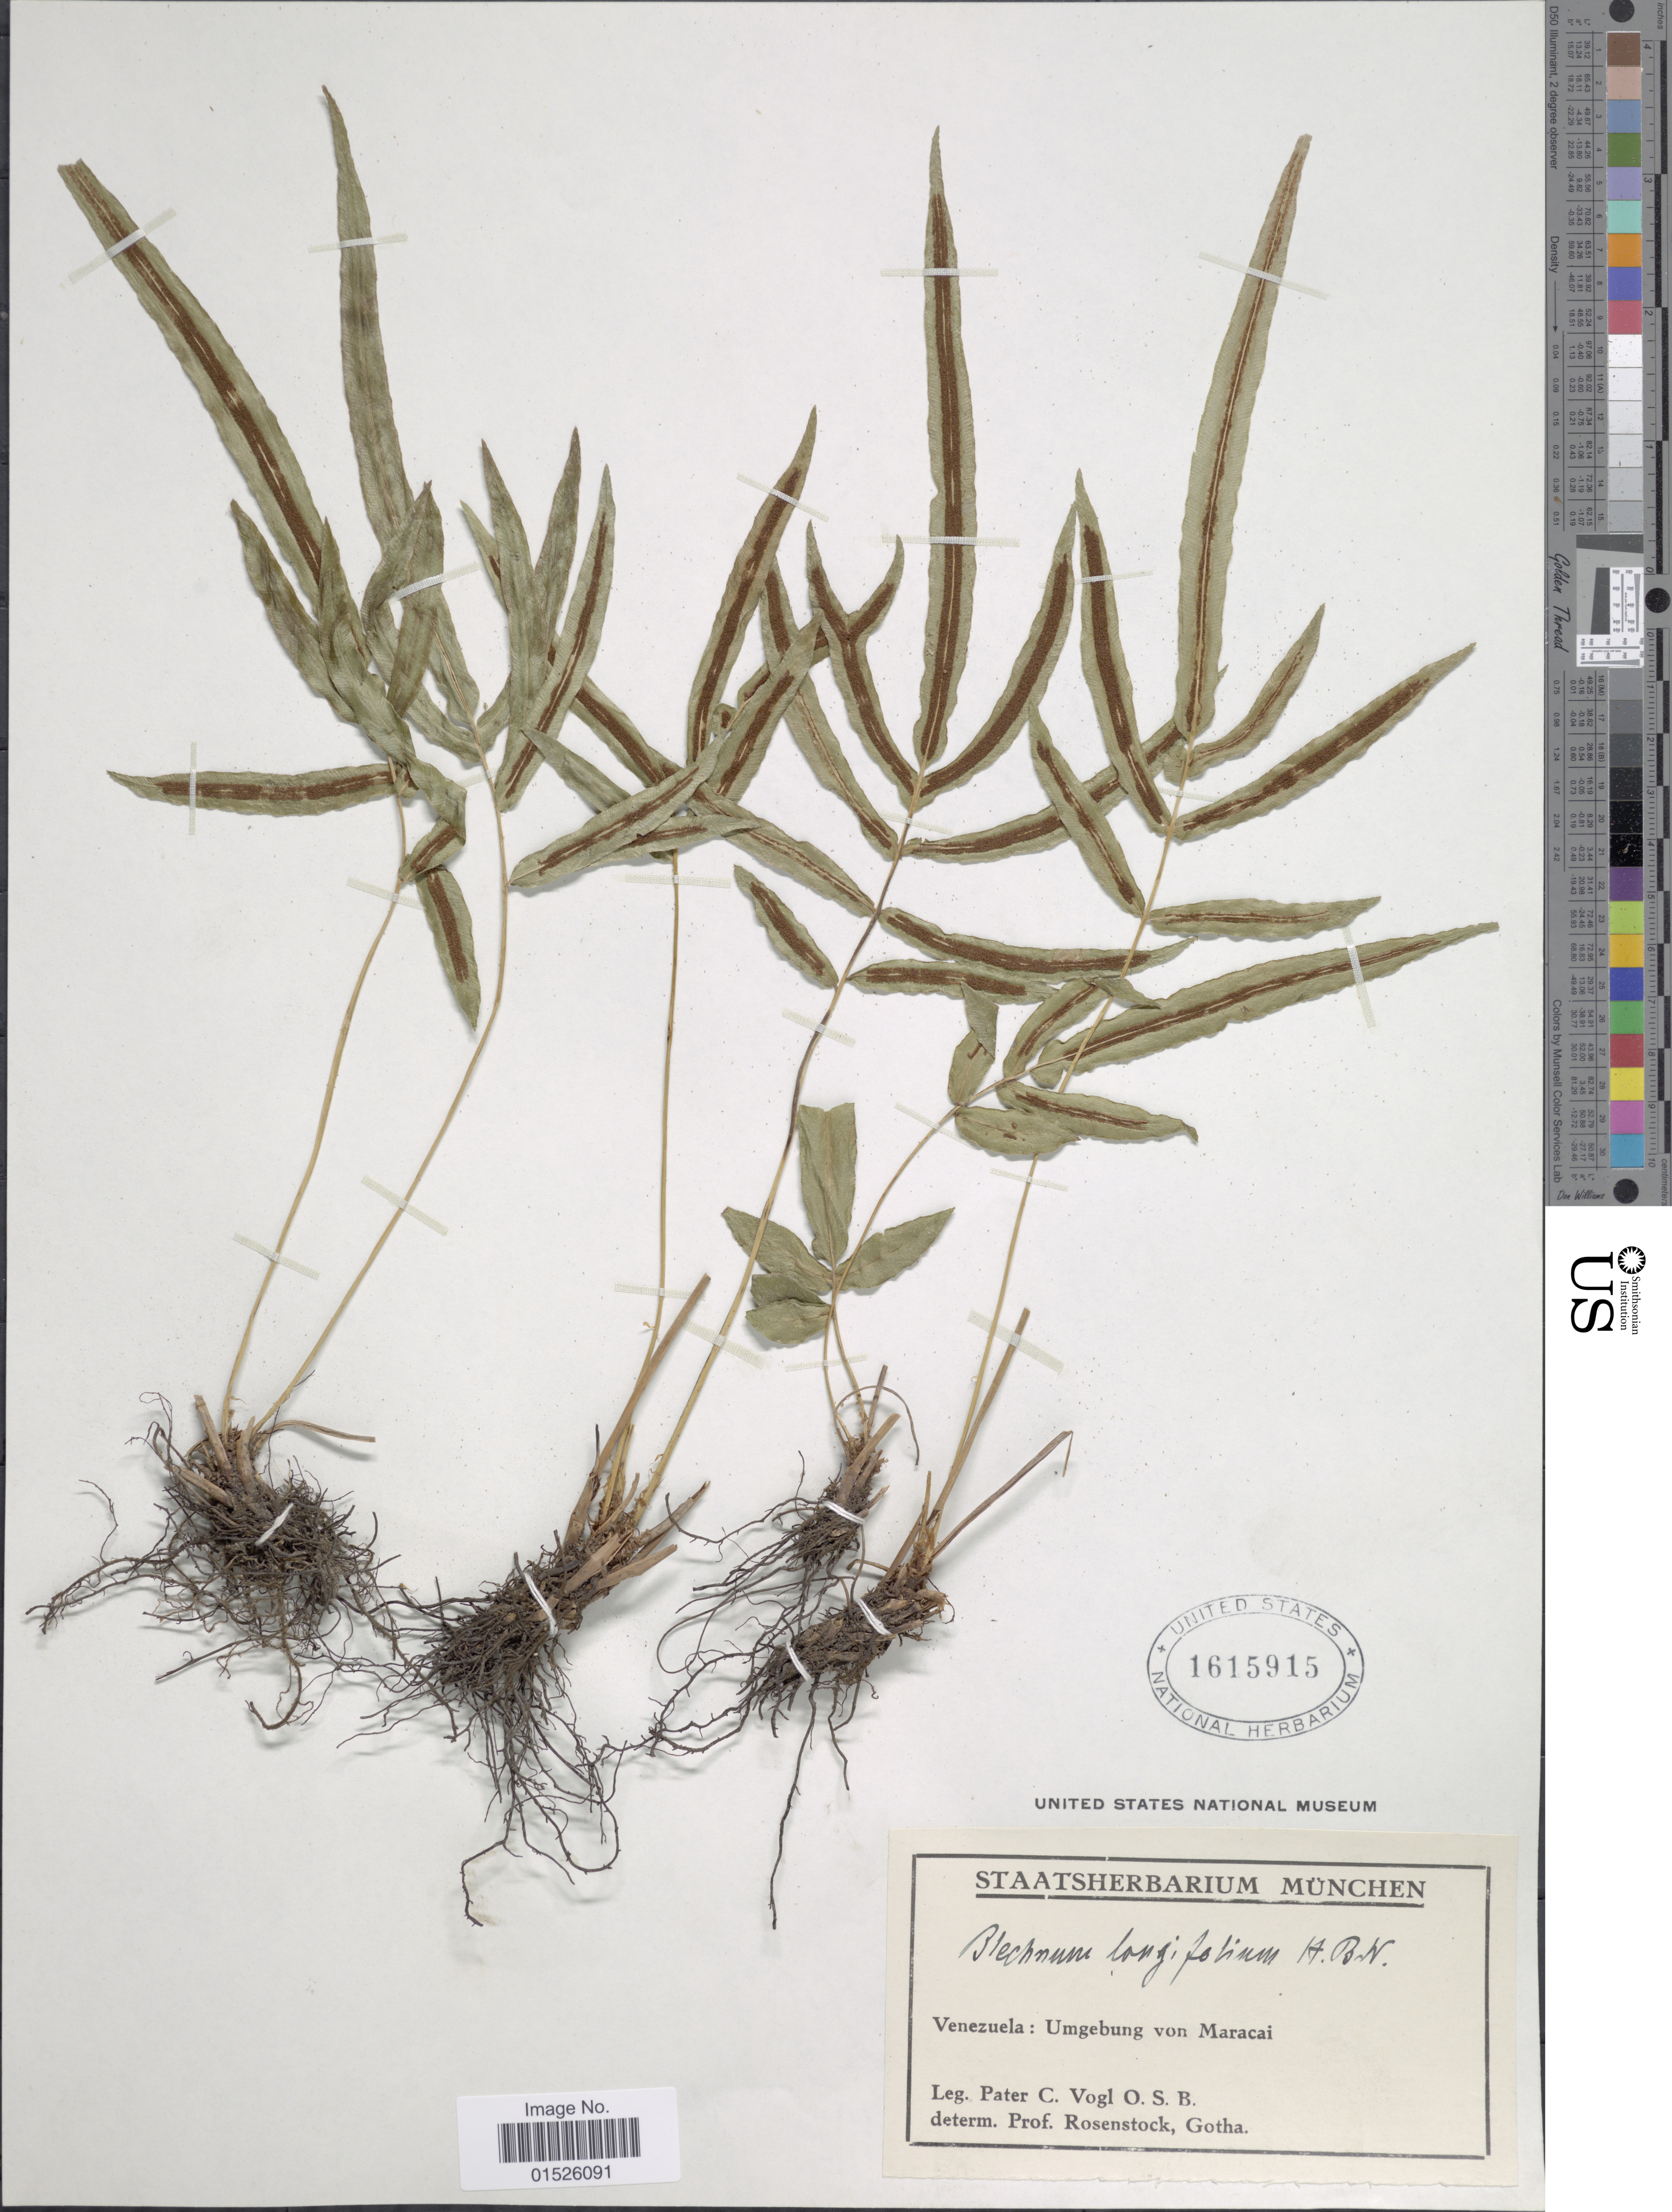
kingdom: Plantae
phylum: Tracheophyta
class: Polypodiopsida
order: Polypodiales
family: Blechnaceae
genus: Blechnum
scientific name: Blechnum gracile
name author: Kaulf.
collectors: P. C. Vogl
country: Venezuela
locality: Venezuela: Umgebung von Maracai.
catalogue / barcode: US 1615915